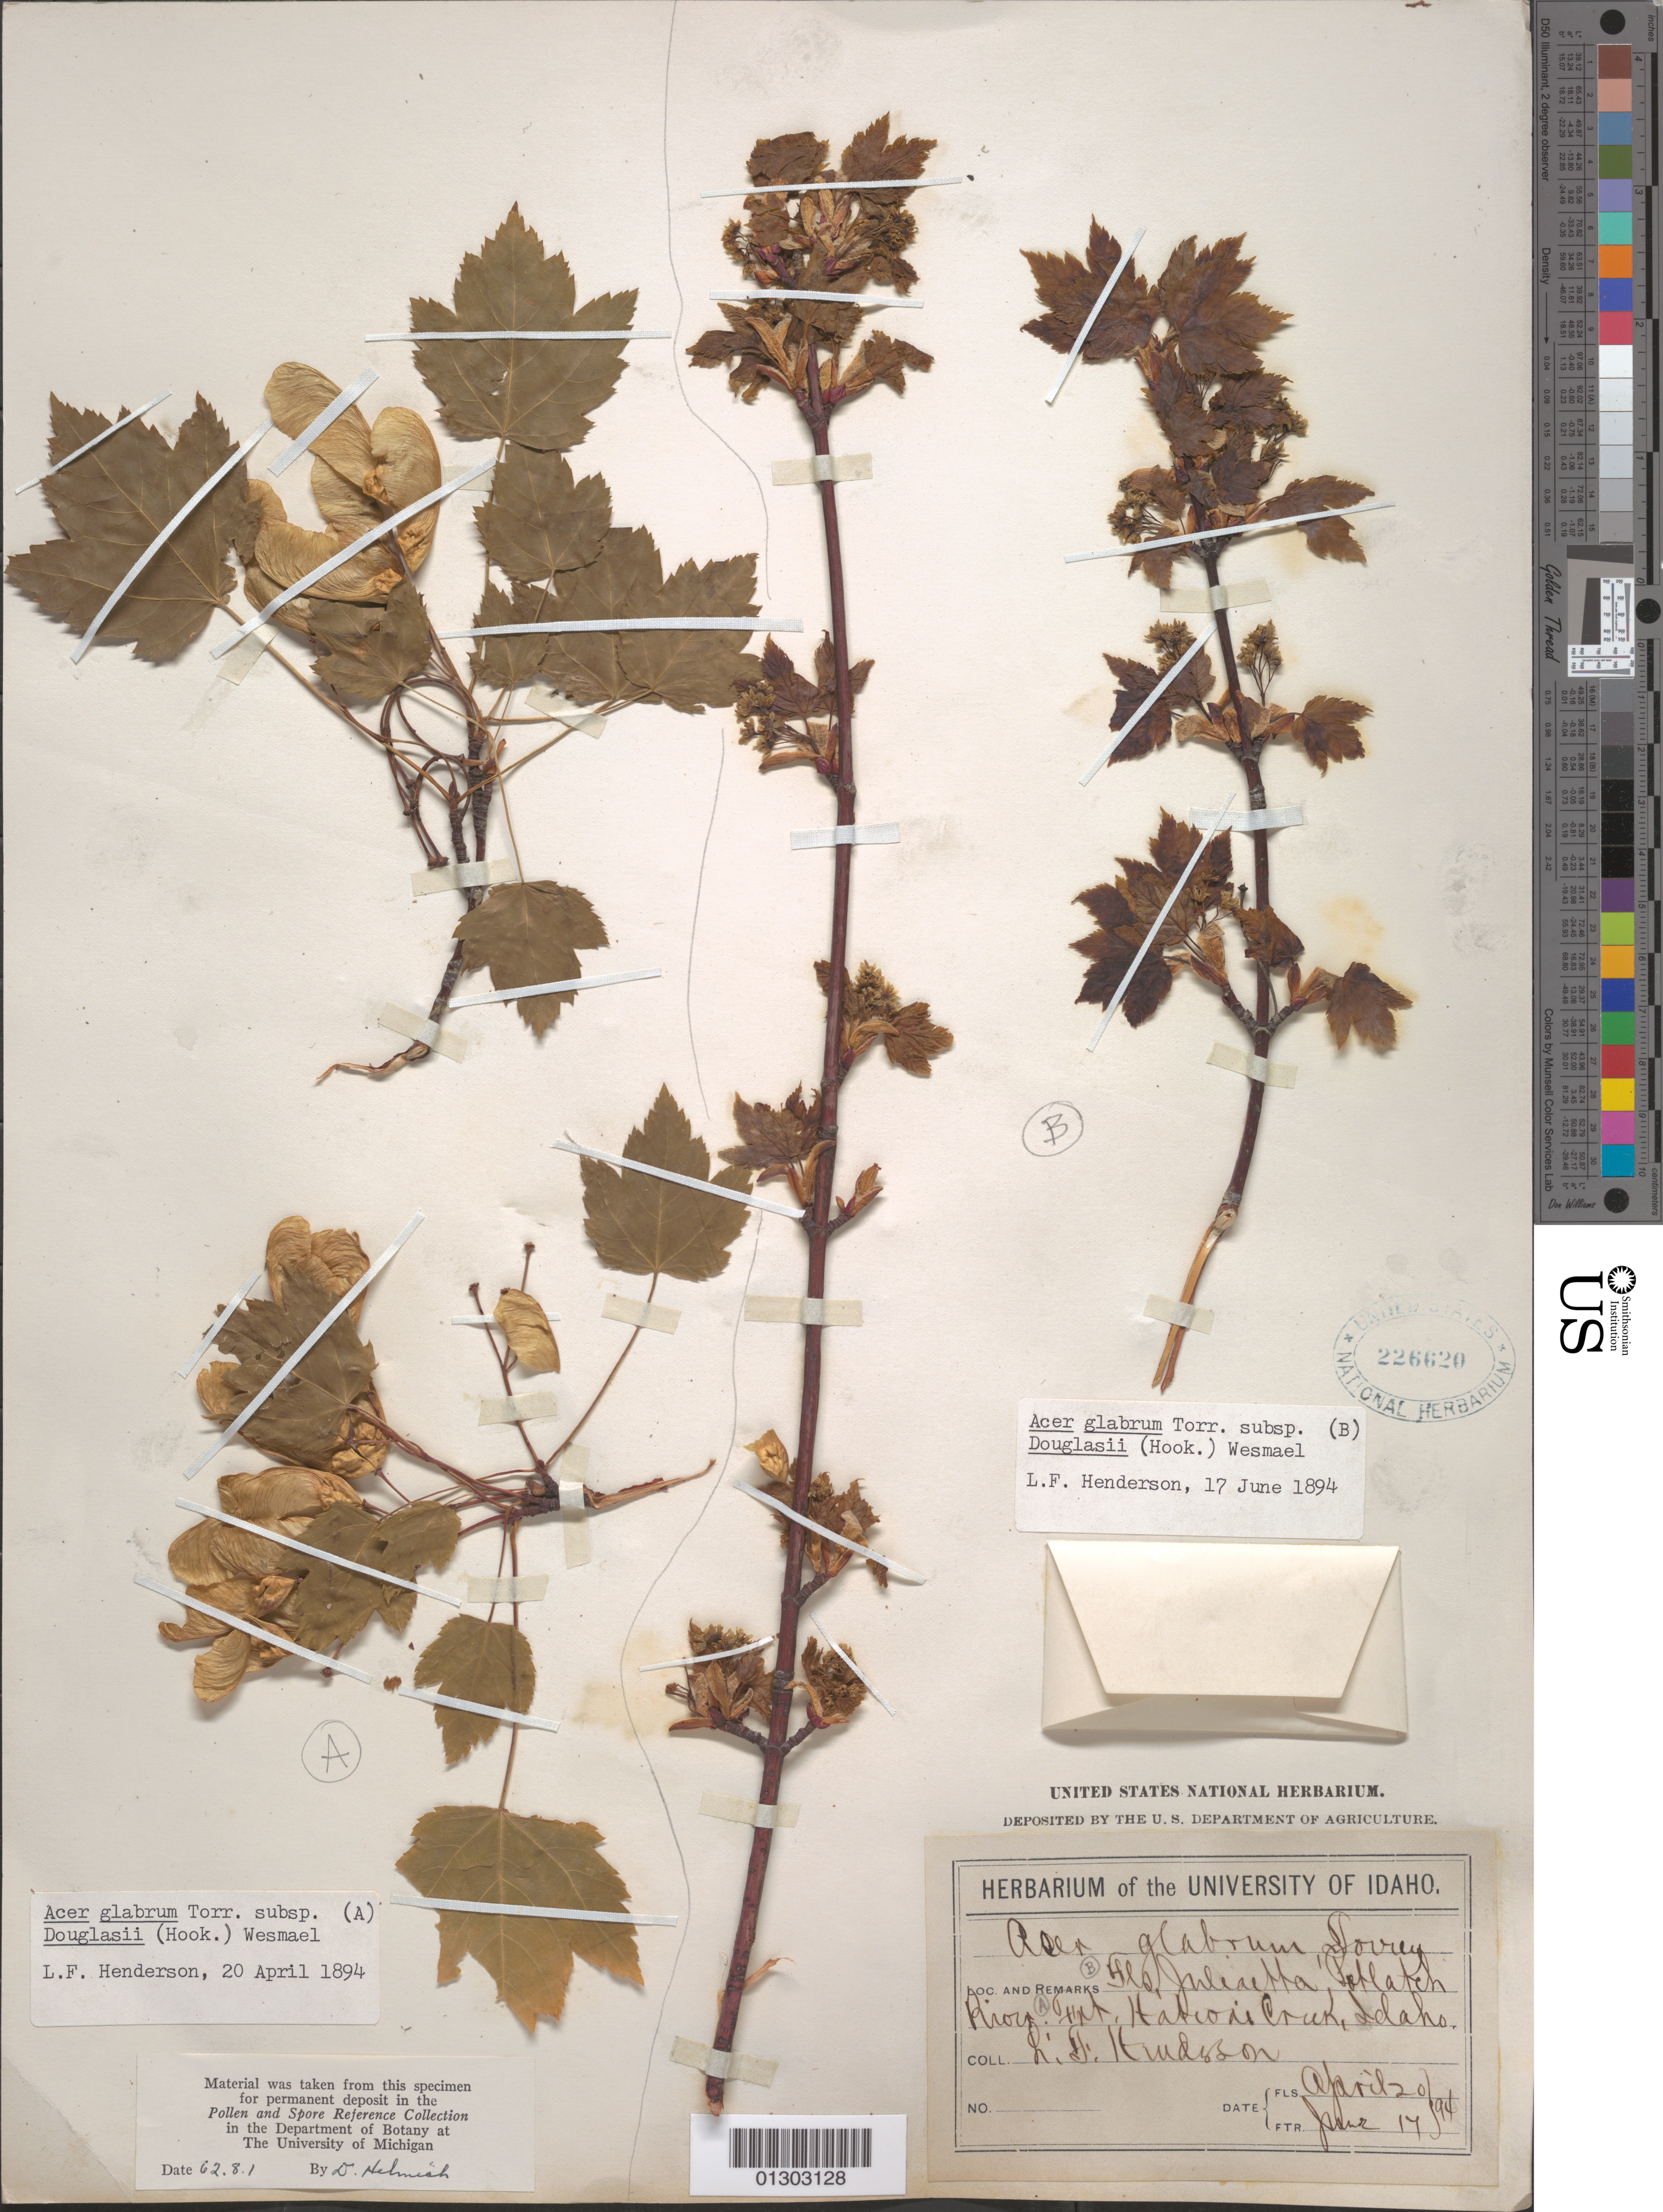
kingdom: Plantae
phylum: Tracheophyta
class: Magnoliopsida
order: Sapindales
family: Sapindaceae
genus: Acer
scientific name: Acer glabrum var. douglasii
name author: (Hook.) Dippel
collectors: L. Henderson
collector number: s.n. A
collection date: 1894-04-20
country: United States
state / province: Idaho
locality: Hationi Crun [?]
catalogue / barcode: US 226620